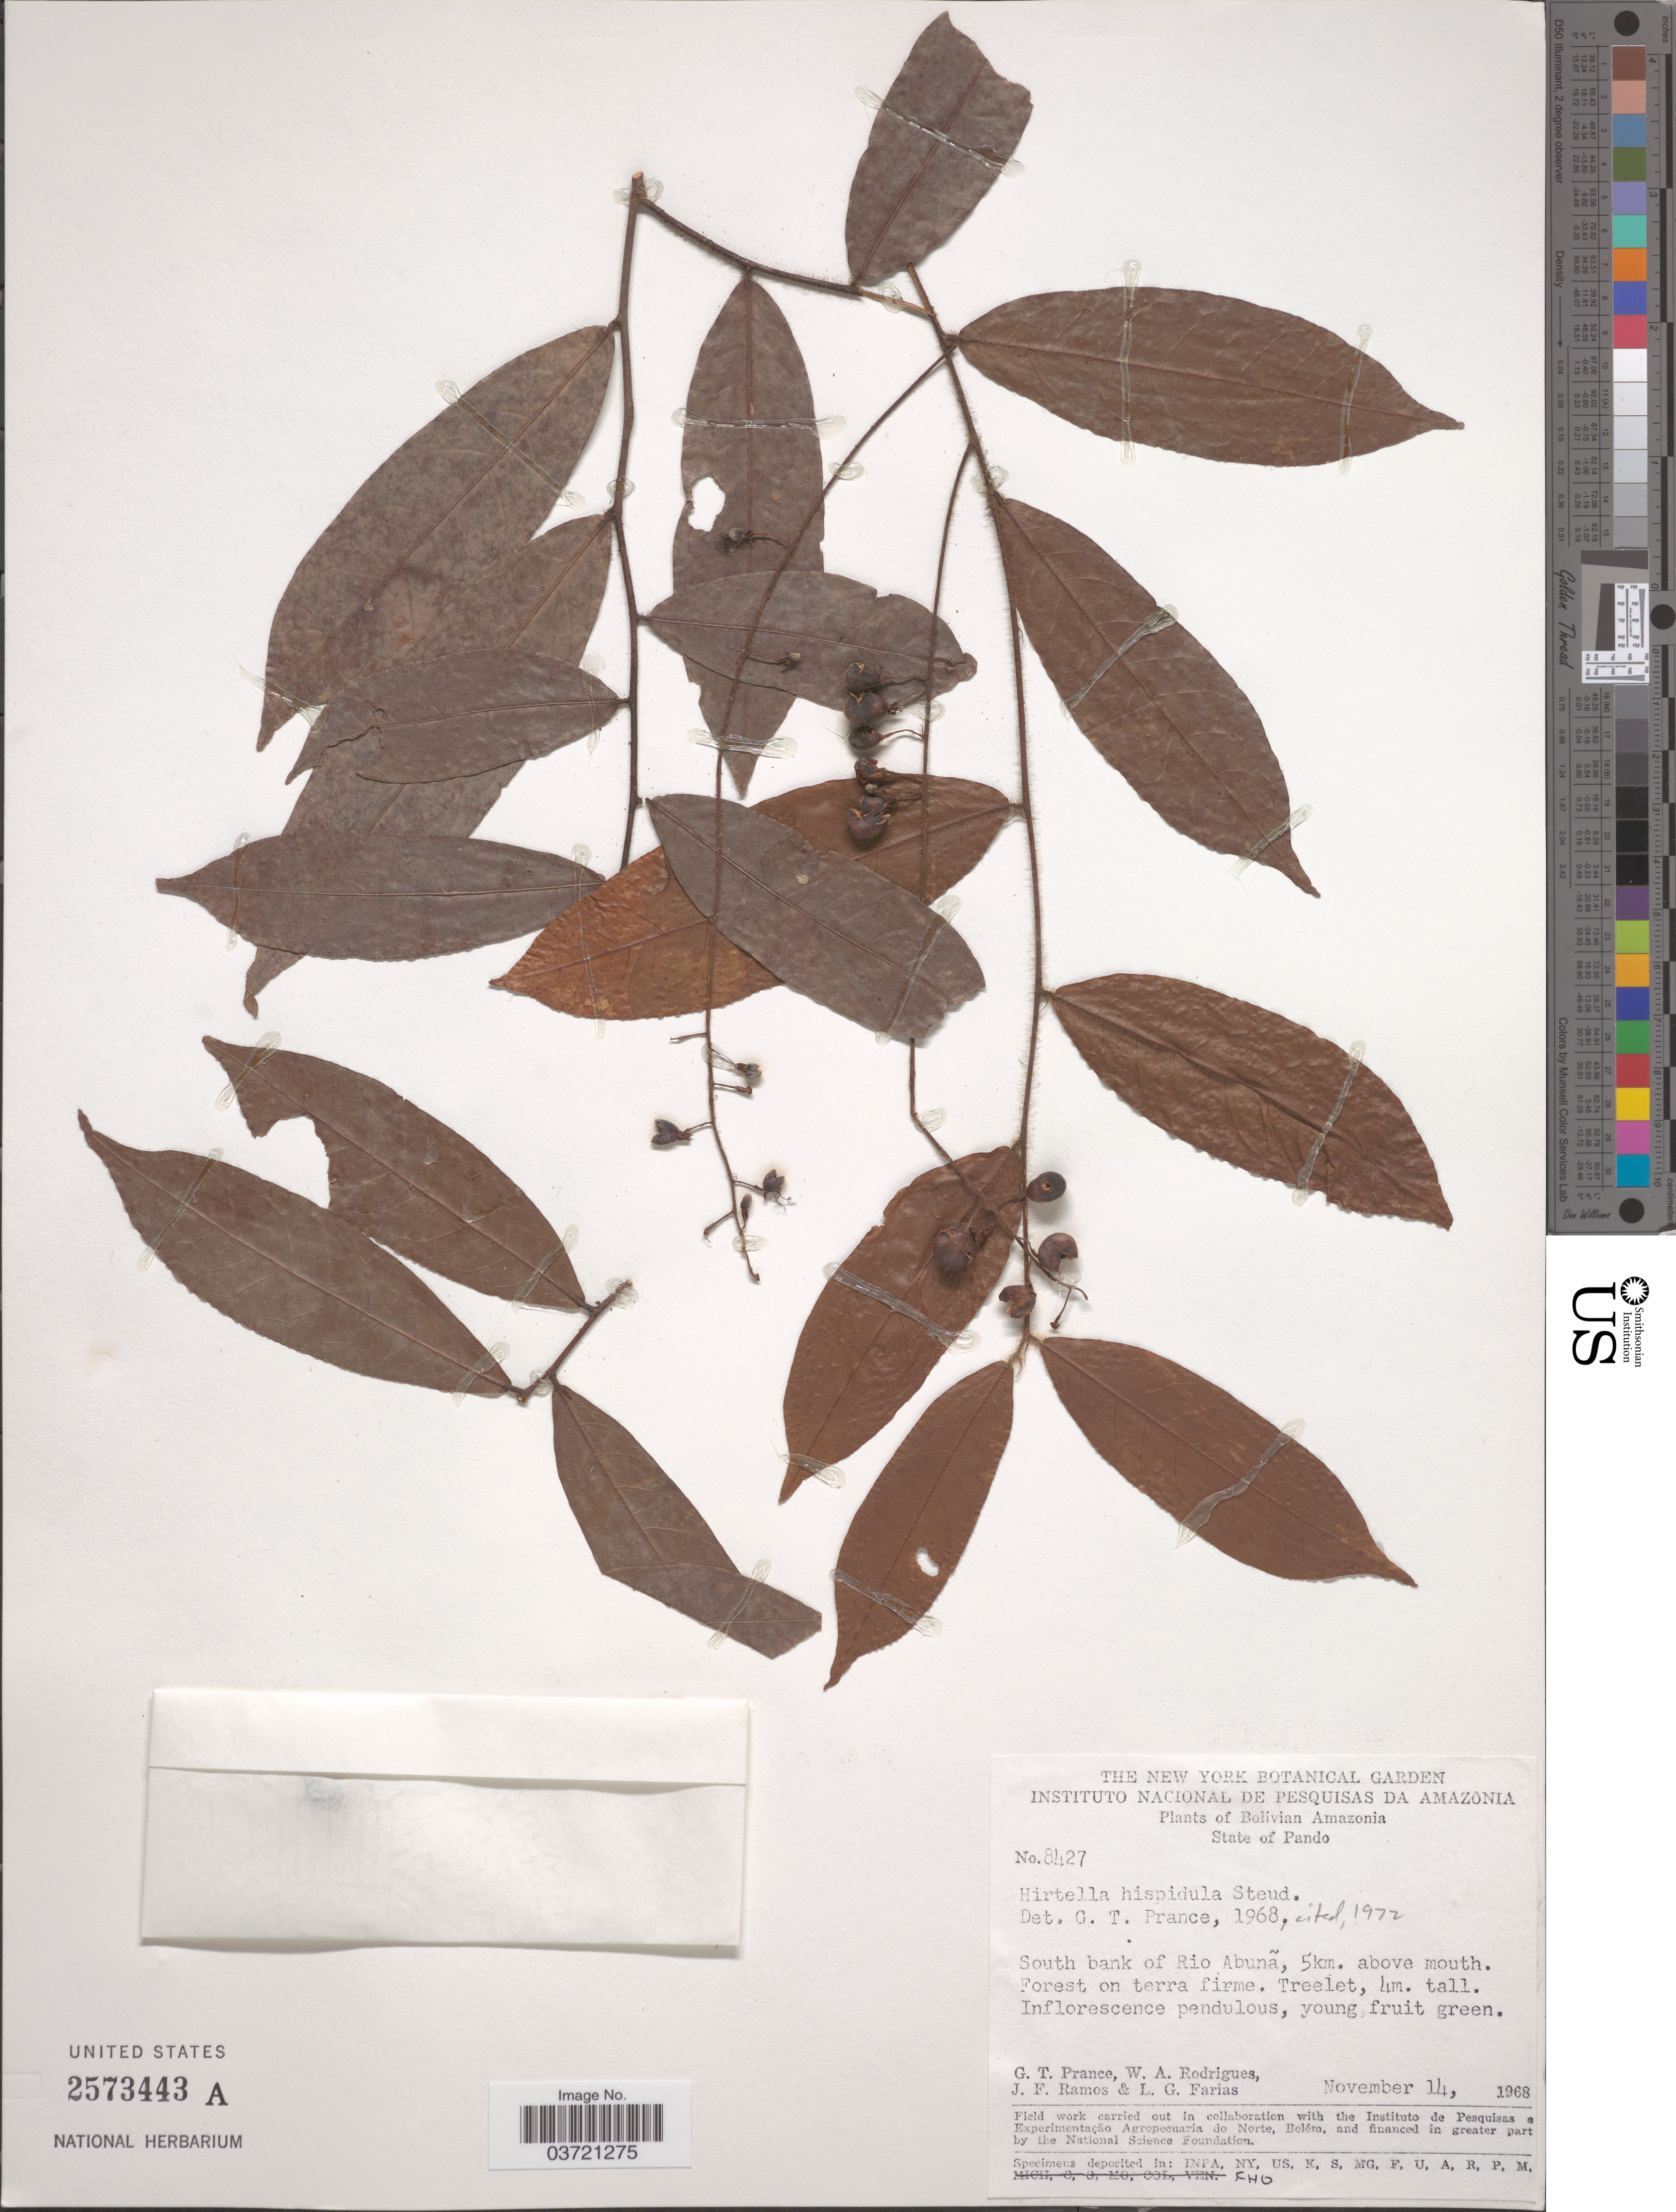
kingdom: Plantae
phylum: Tracheophyta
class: Magnoliopsida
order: Malpighiales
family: Chrysobalanaceae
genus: Hirtella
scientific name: Hirtella hispidula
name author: Miq.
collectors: G. T. Prance, W. A. Rodrigues, J. F. Ramos & L. G. Farias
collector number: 8427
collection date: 1968-11-14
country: Bolivia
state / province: Pando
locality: Bolivian Amazonia. South bank of Rio Abuña, 5km. above mouth.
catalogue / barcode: US 2573443A